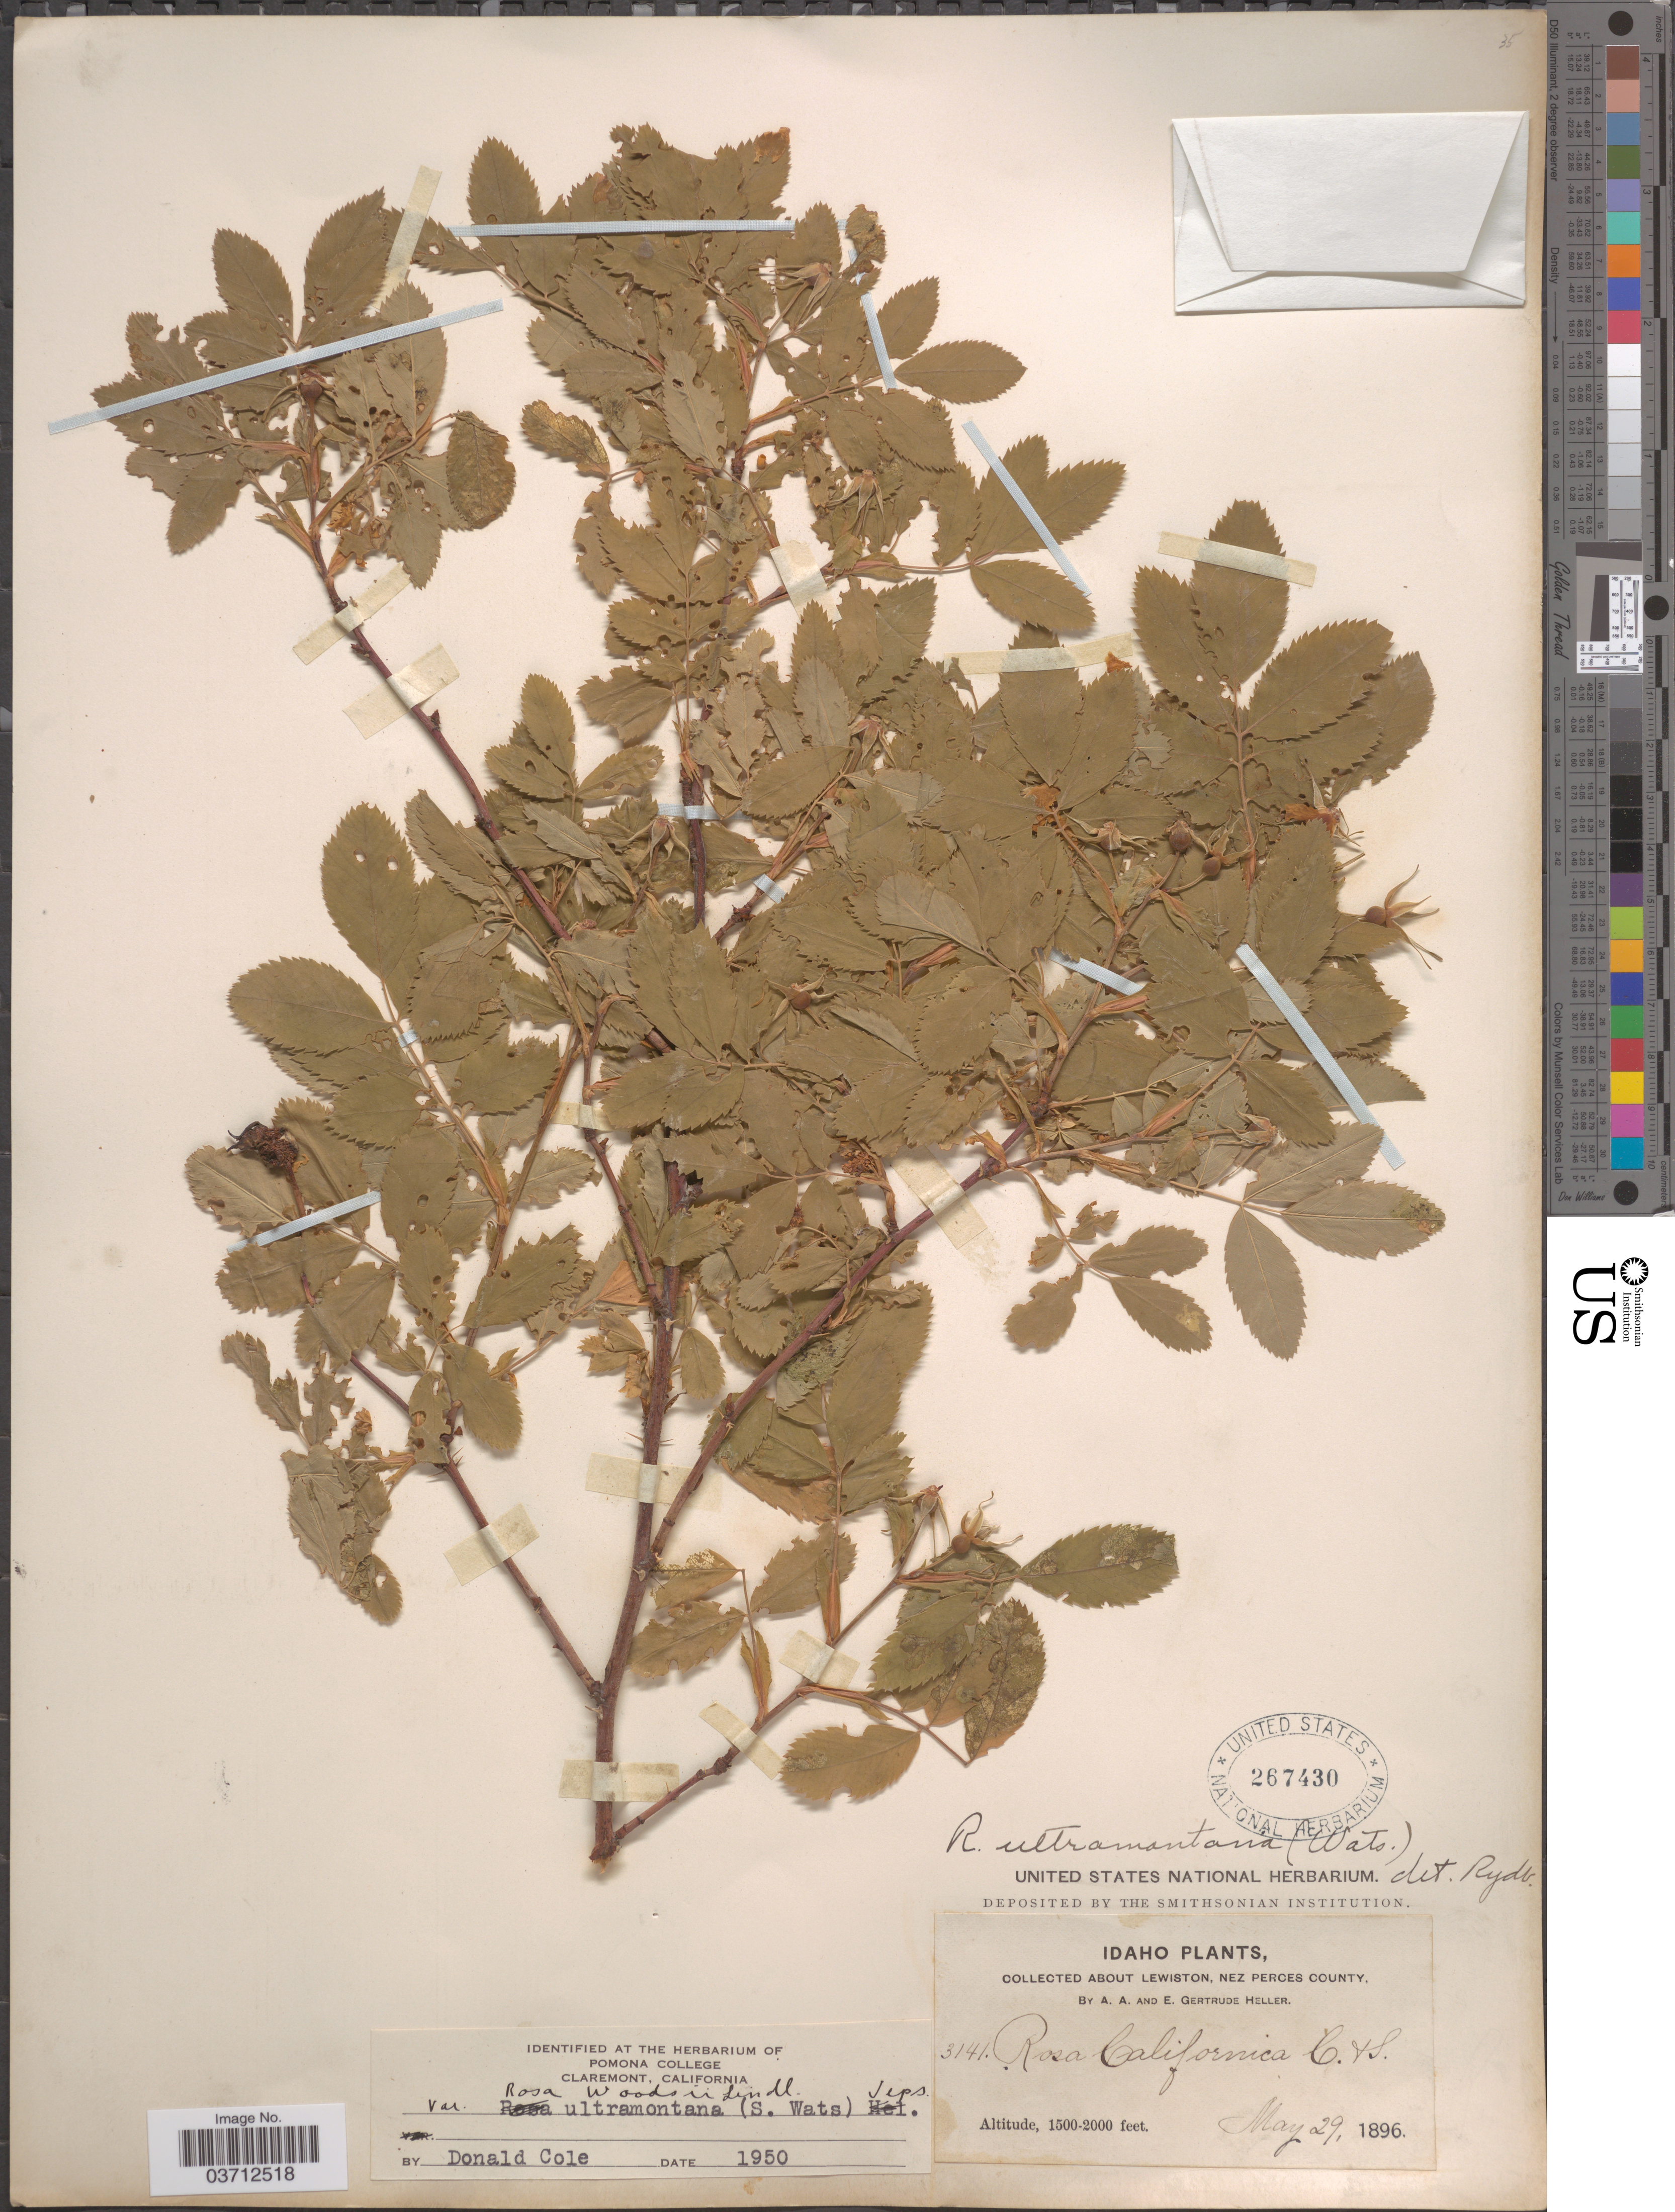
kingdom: Plantae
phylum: Tracheophyta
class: Magnoliopsida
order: Rosales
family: Rosaceae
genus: Rosa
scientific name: Rosa woodsii var. ultramontana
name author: Lindl.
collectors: A. A. Heller & E. G. Heller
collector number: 3141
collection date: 1896-05-29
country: United States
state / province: Idaho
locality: About Lewiston, Nez Perces County.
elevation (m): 457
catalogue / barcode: US 267430